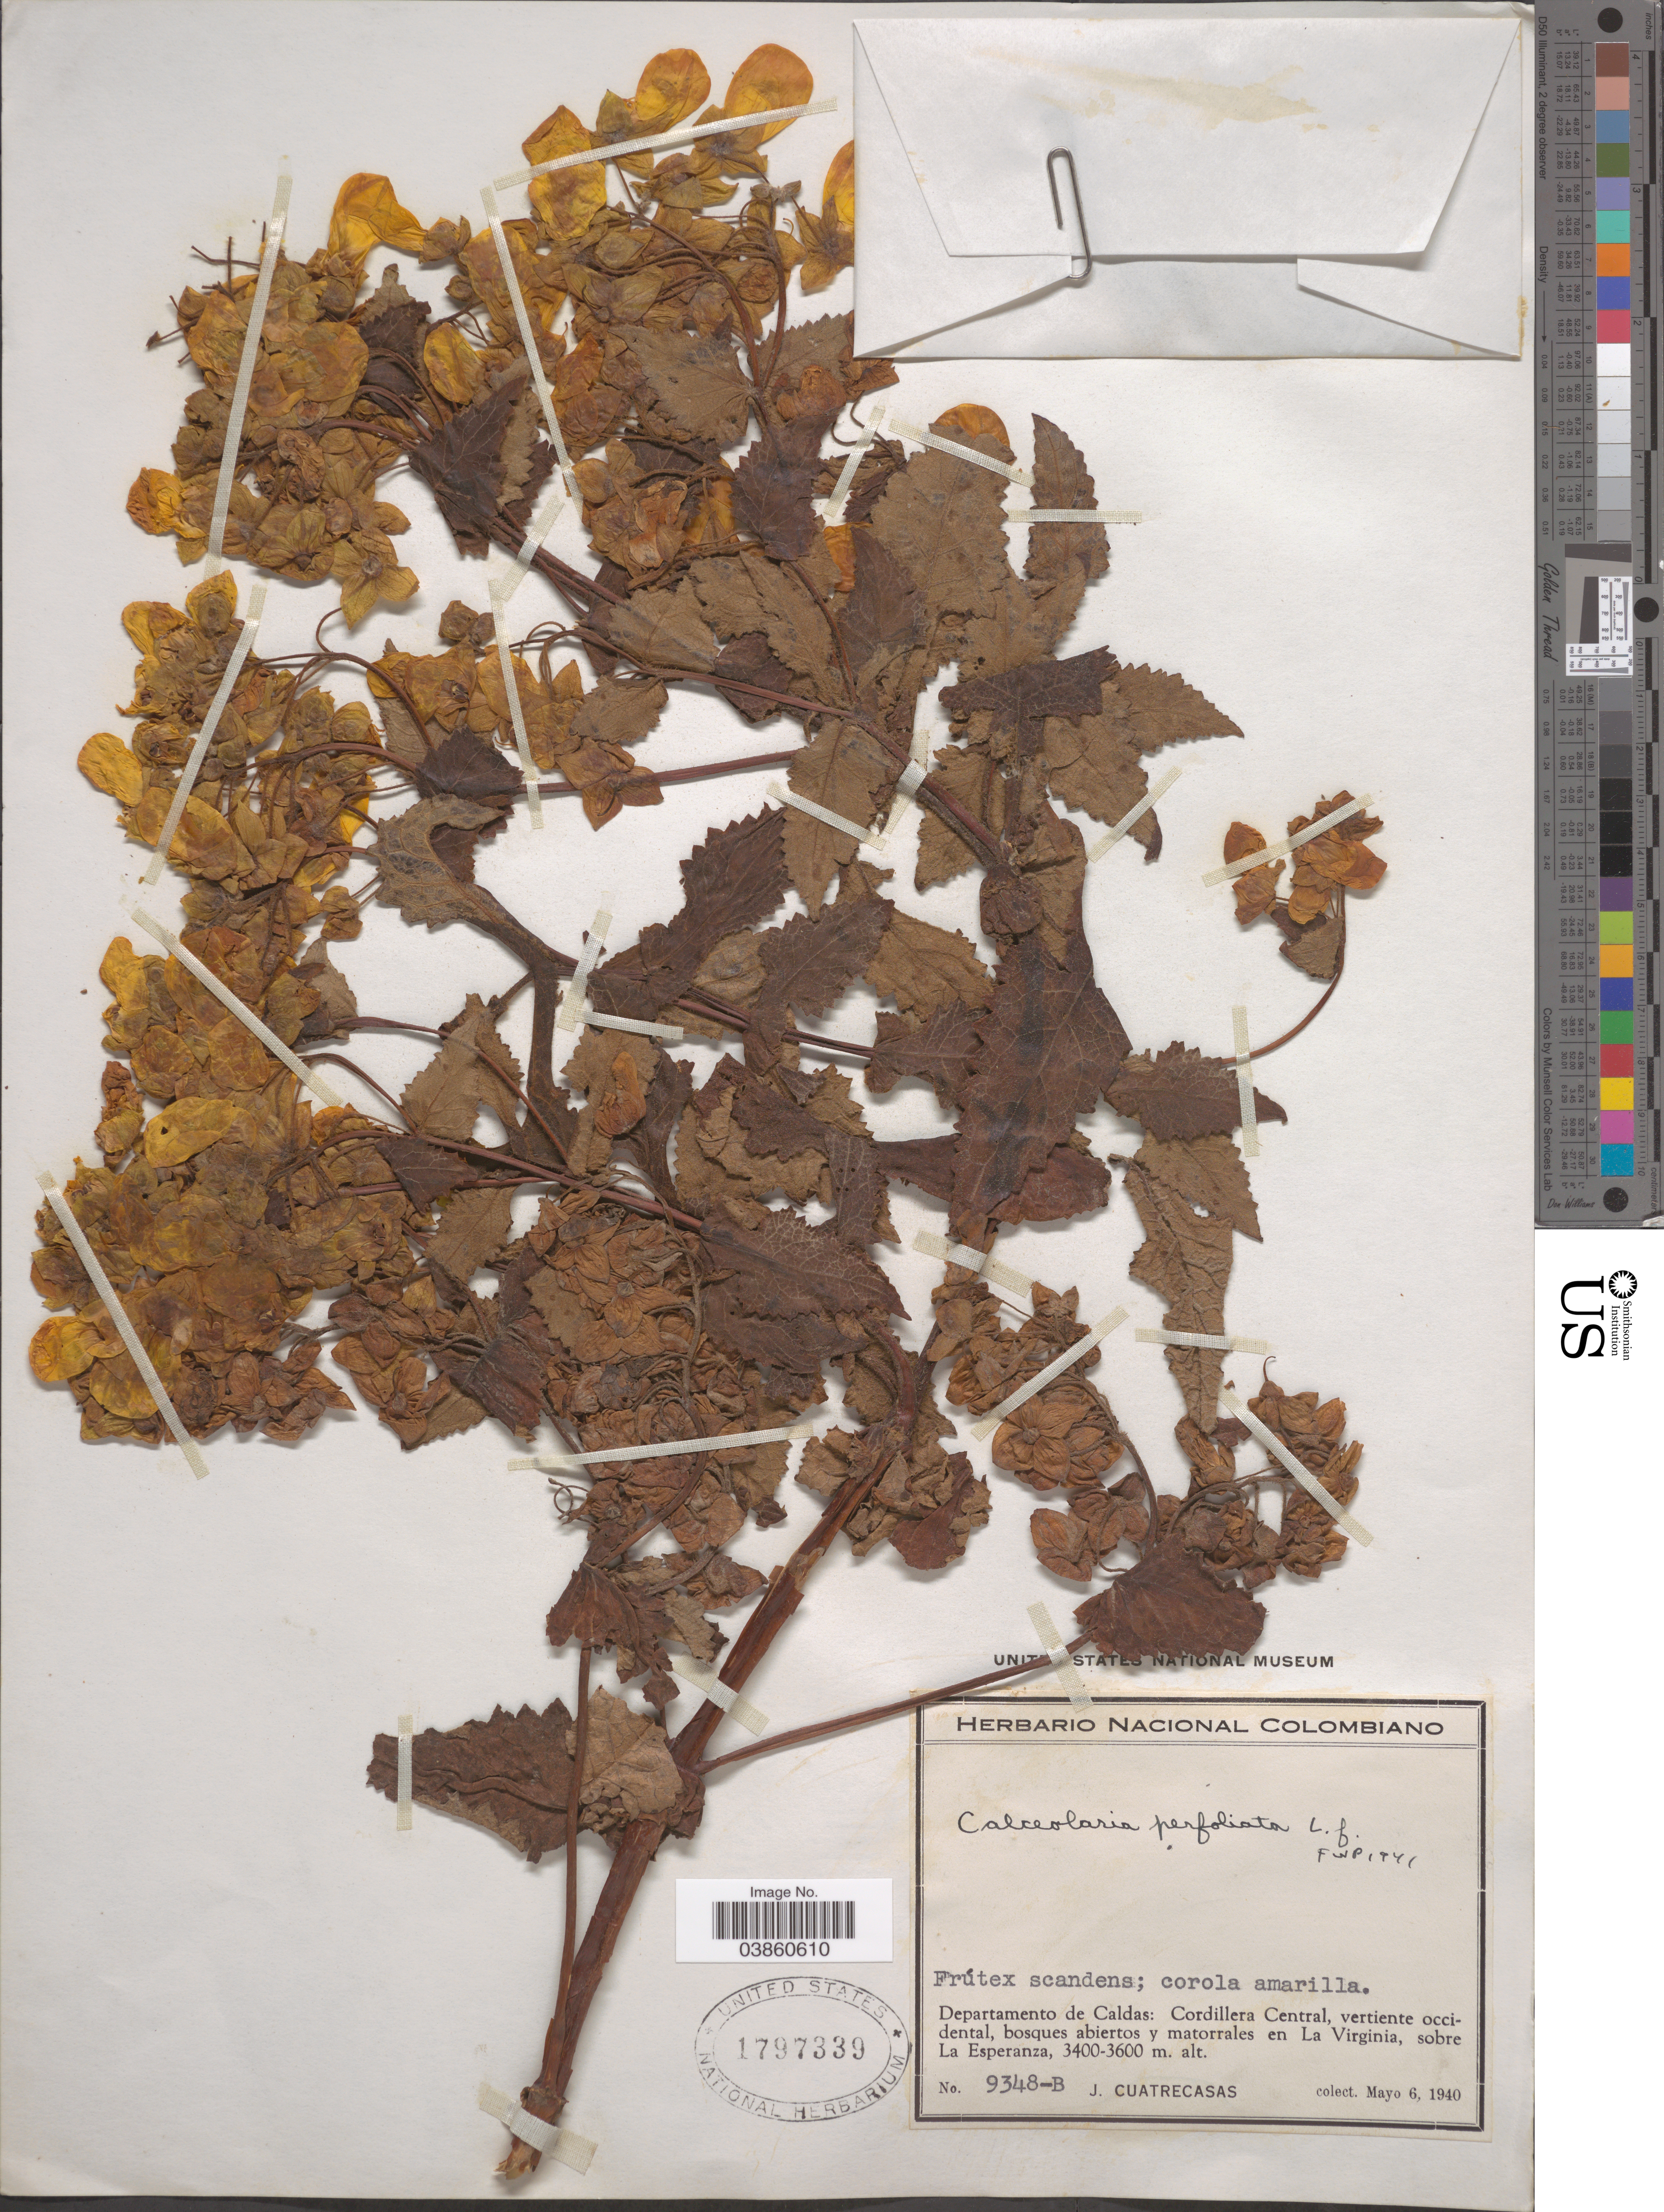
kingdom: Plantae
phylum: Tracheophyta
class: Magnoliopsida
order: Lamiales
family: Calceolariaceae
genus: Calceolaria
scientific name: Calceolaria perfoliata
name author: L. f.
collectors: J. Cuatrecasas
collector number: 9348-B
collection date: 1940-05-06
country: Colombia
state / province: Caldas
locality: Departamento de Caldas: Cordillera Central, vertiente occidental, bosques abirtos y matorrales en La Virginia, sobre La Esperanza.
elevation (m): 3400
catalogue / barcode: US 1797339